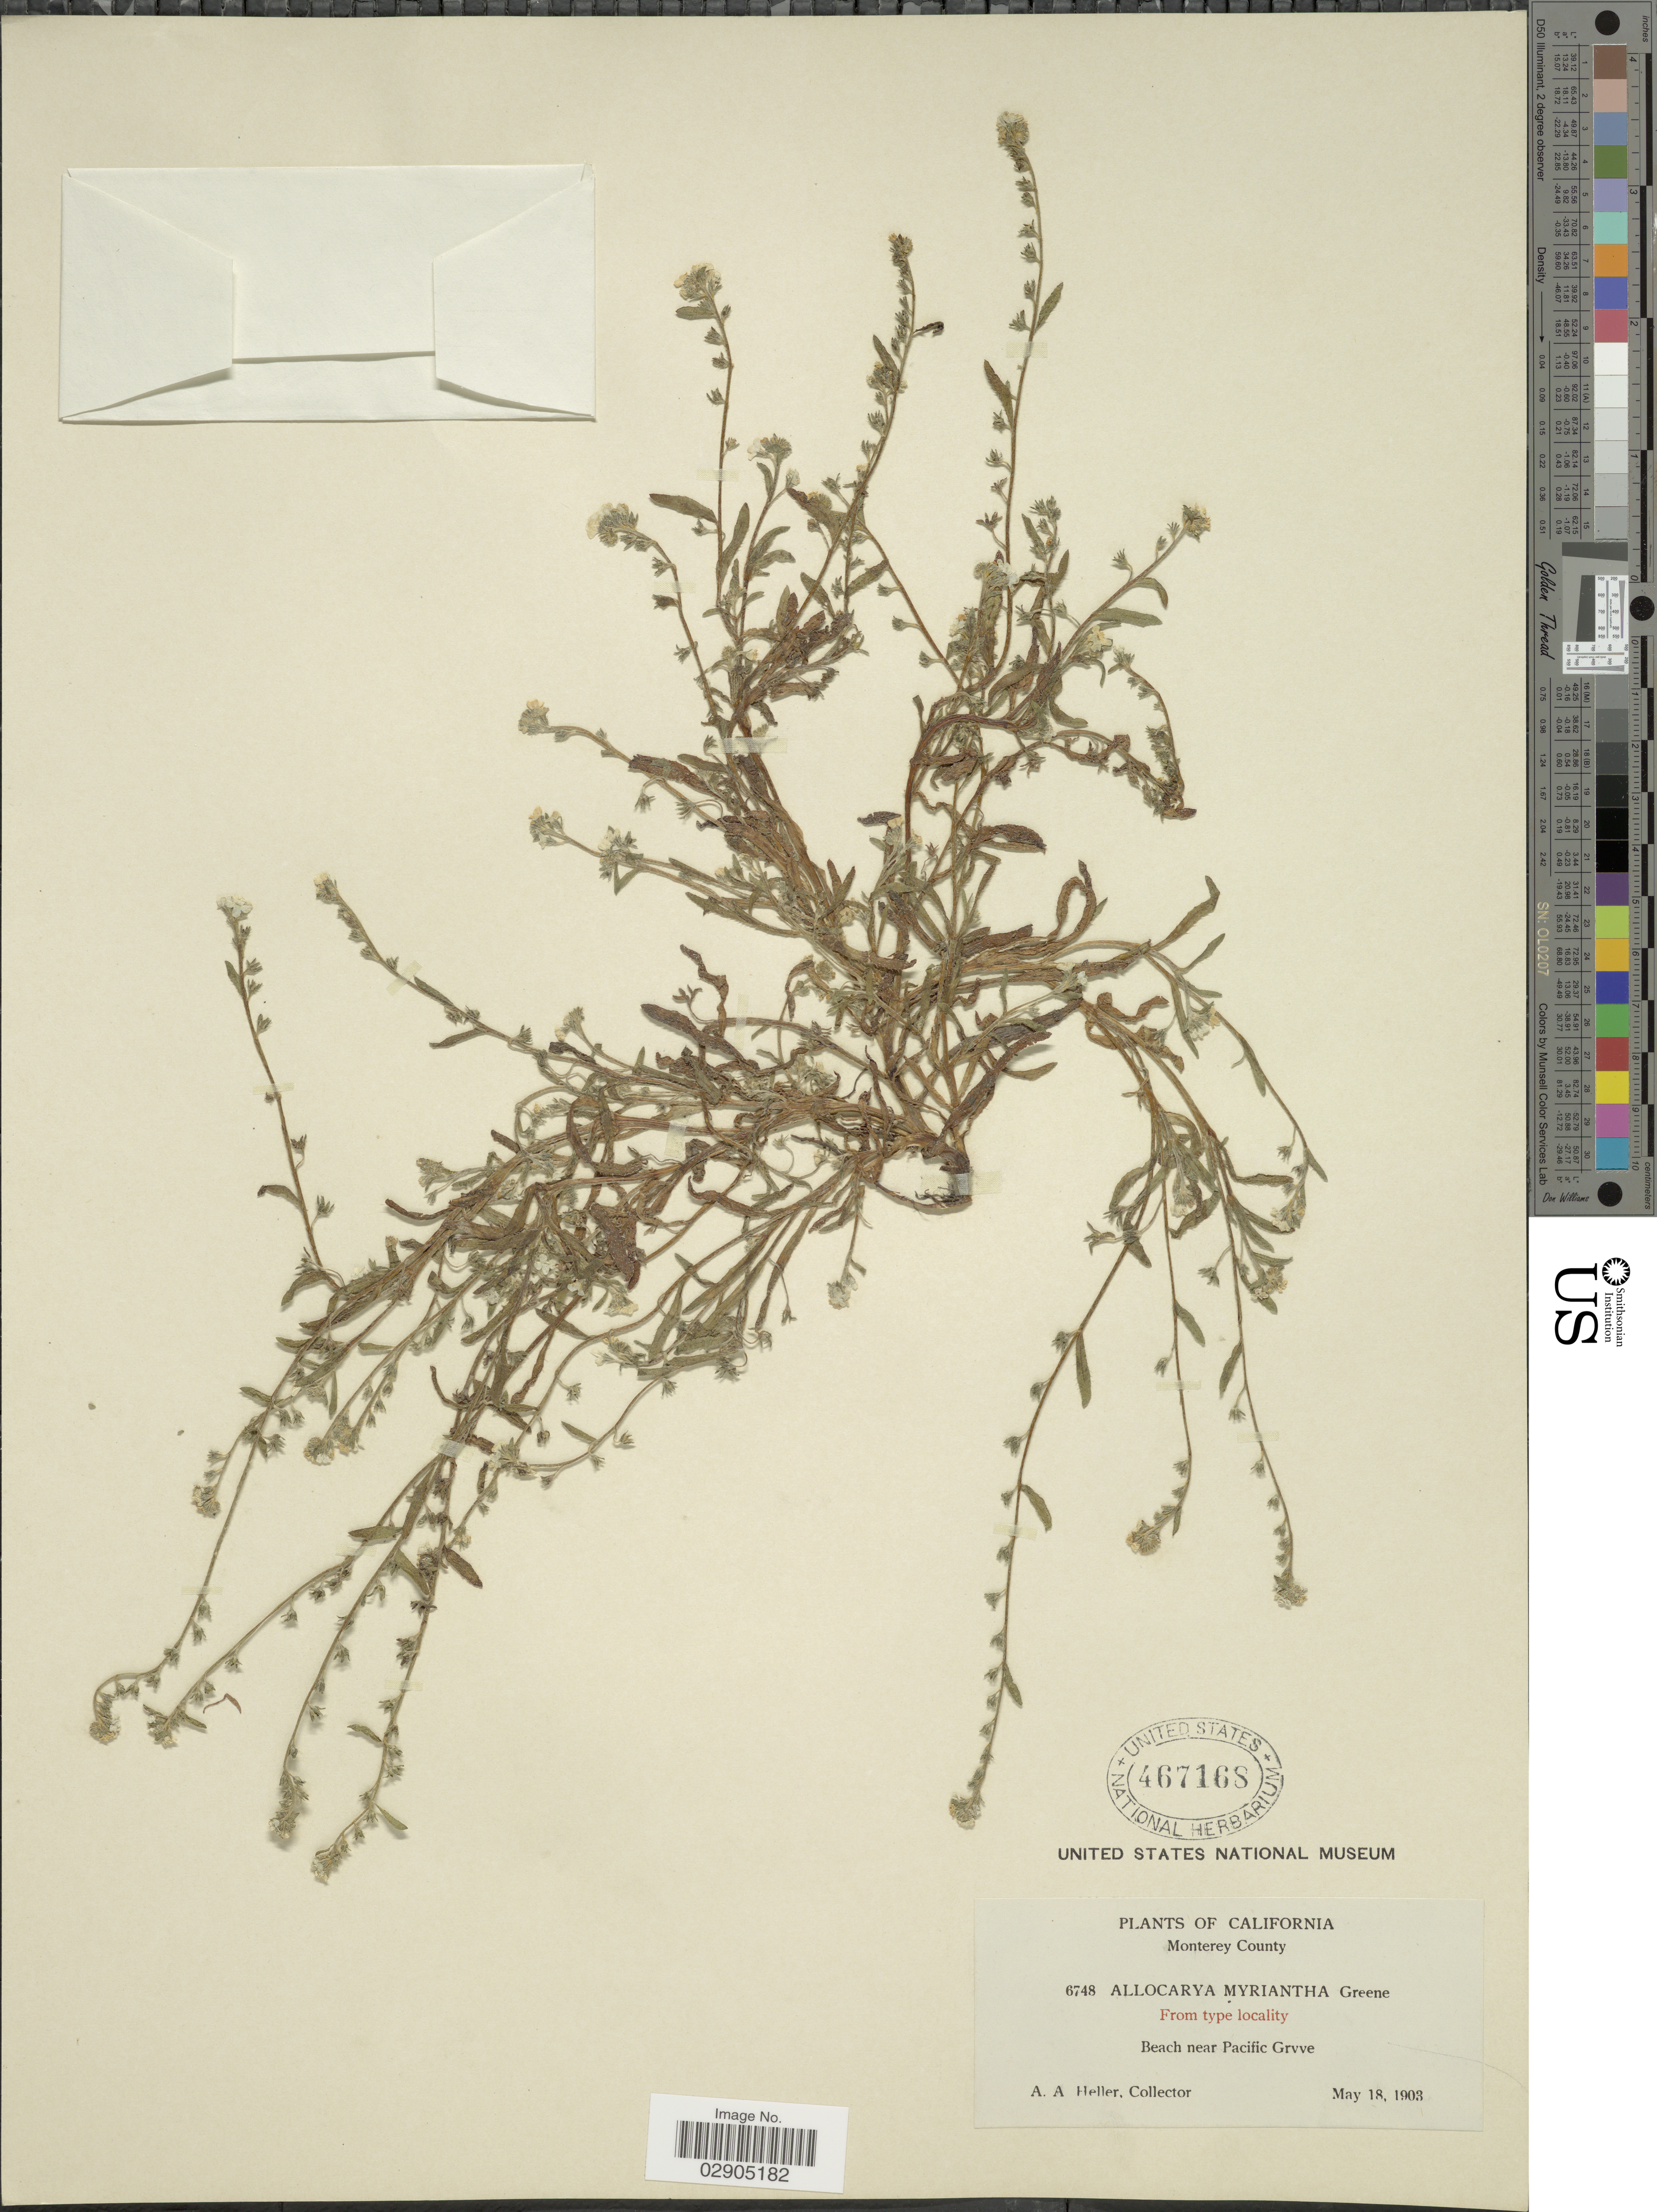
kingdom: Plantae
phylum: Tracheophyta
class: Magnoliopsida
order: Boraginales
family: Boraginaceae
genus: Allocarya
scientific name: Allocarya myriantha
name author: Greene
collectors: A. A. Heller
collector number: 6748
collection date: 1903-05-18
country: United States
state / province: California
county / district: Monterey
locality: Monterey County. Beach near Pacific Grvve.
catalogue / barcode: US 467168